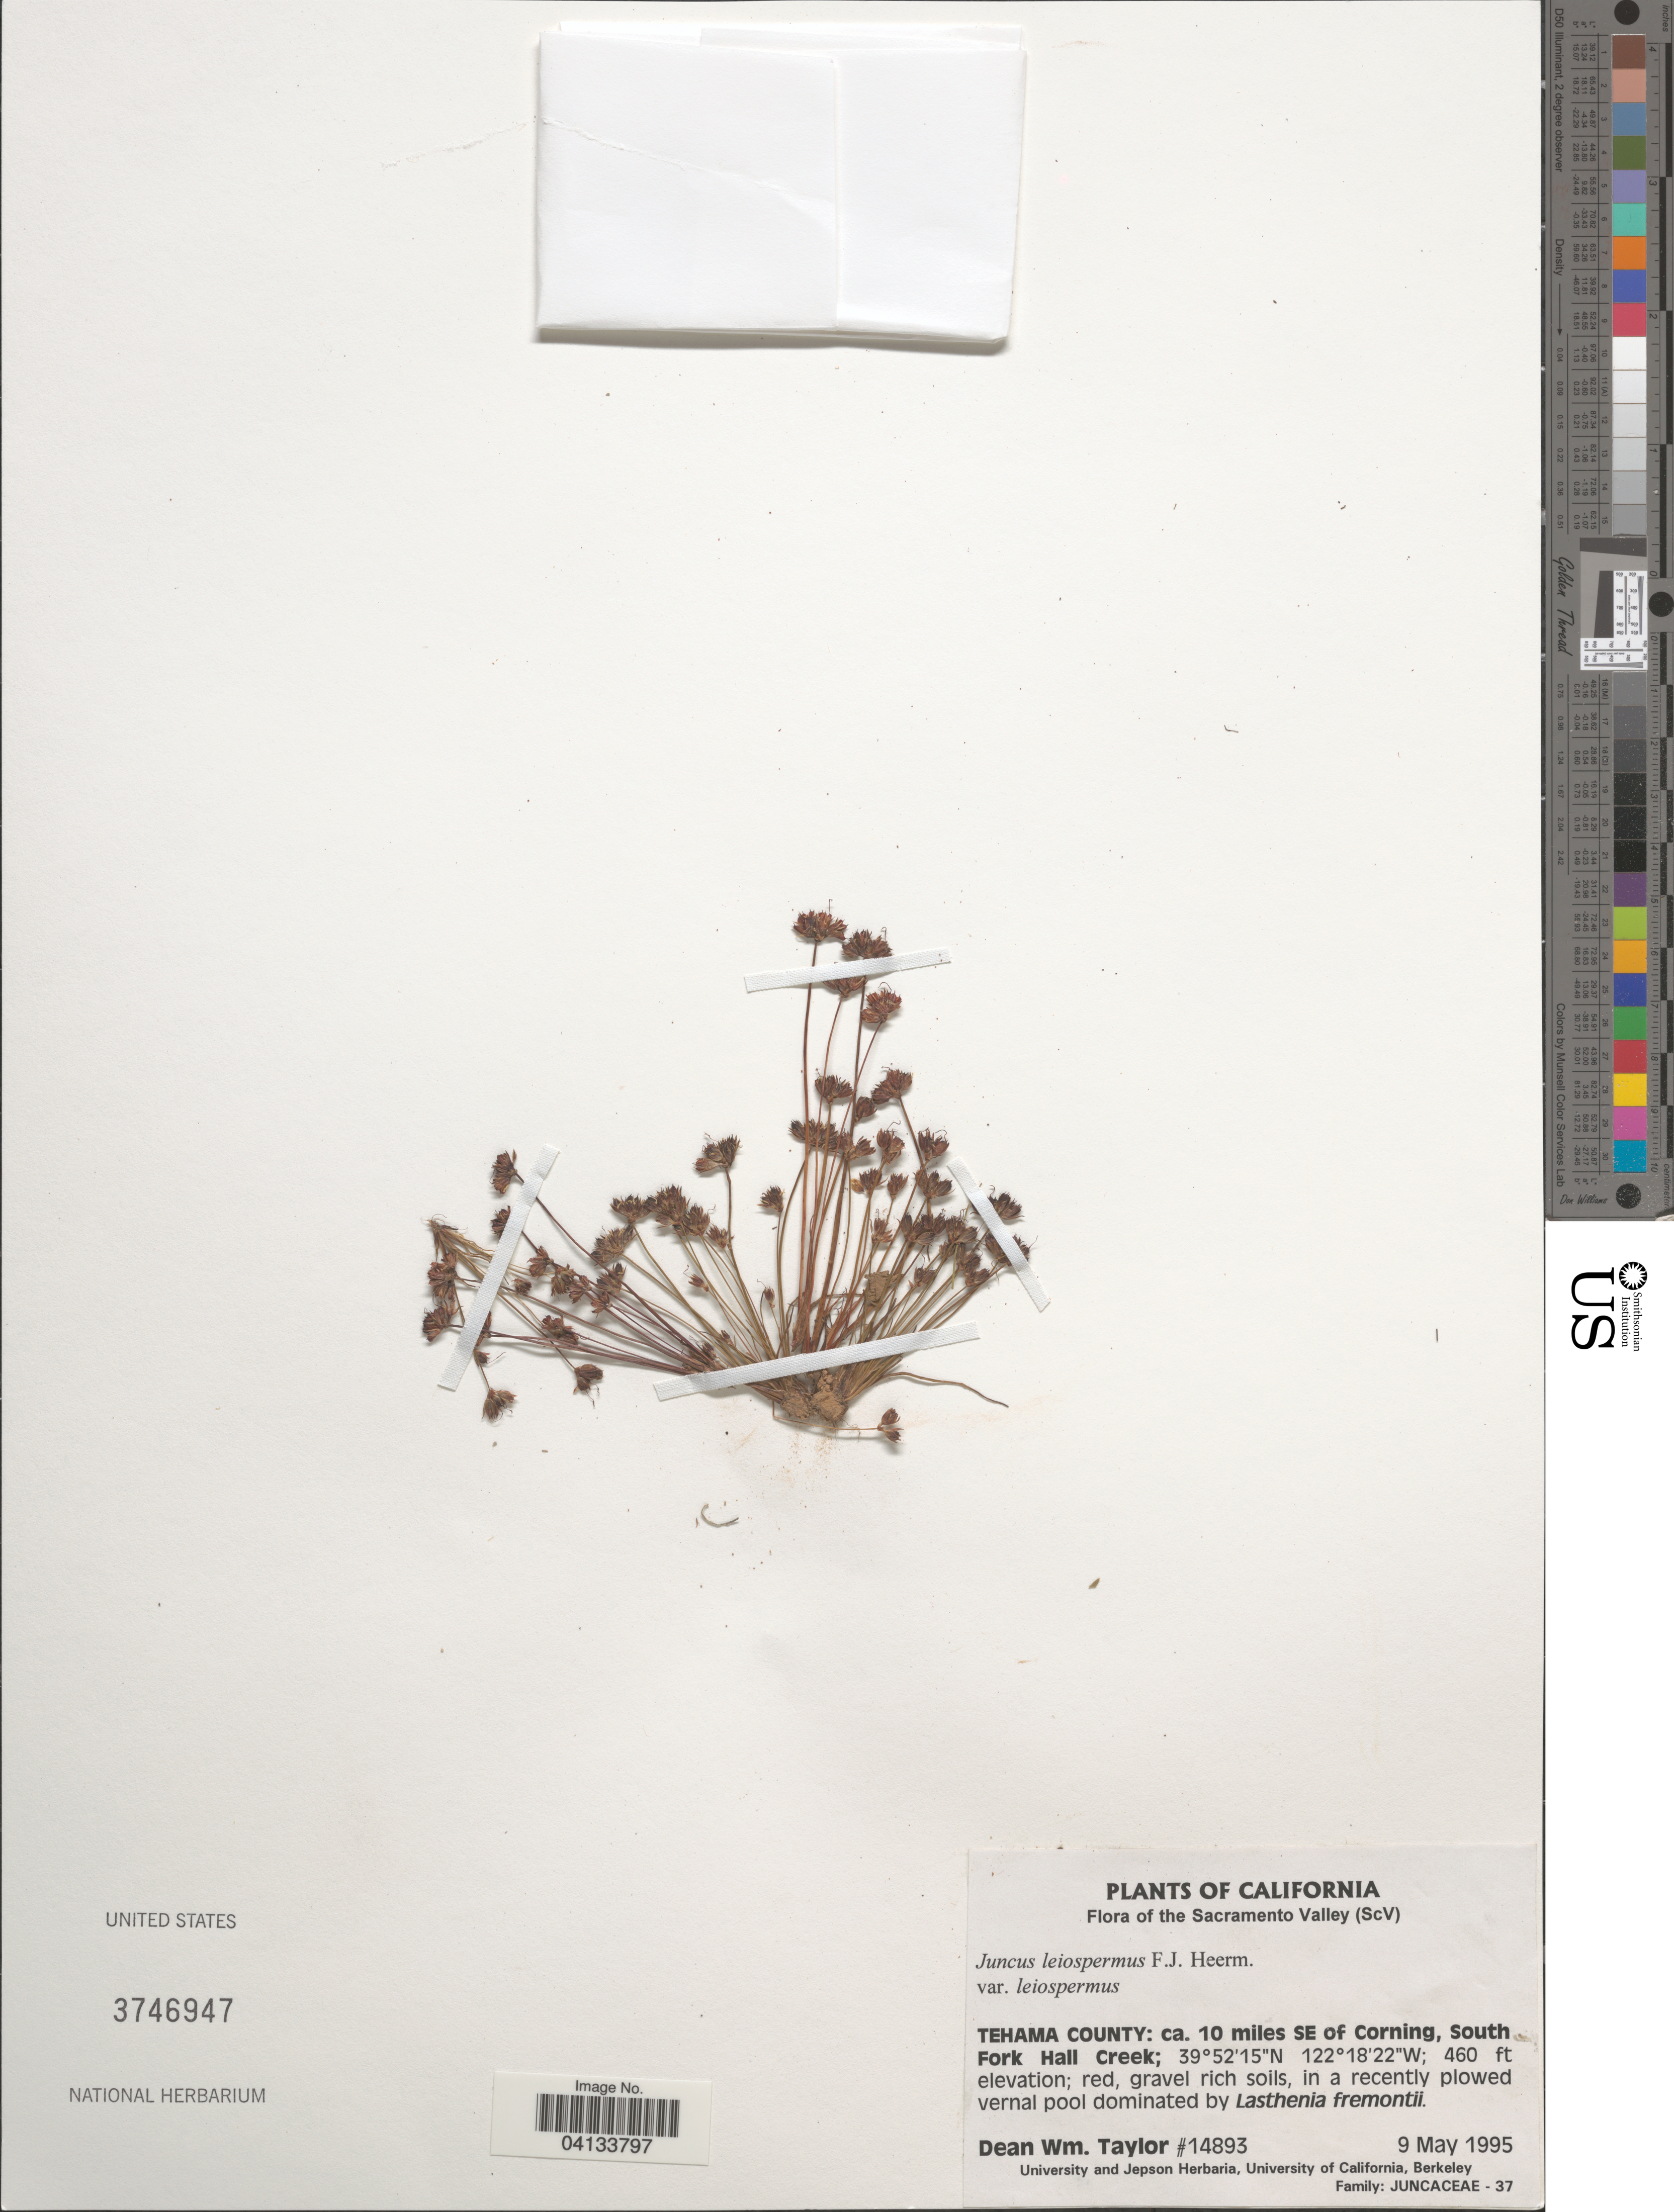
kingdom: Plantae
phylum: Tracheophyta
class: Liliopsida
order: Poales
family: Juncaceae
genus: Juncus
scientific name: Juncus leiospermus var. leiospermus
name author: F.J. Herm.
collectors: D. W. Taylor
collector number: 14893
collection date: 1995-05-09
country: United States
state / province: California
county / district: Tehama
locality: The Sacramento Valley (ScV). Tehama County: ca. 10 miles SE of Corning, South Fork Hall Creek.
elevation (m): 140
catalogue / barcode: US 3746947